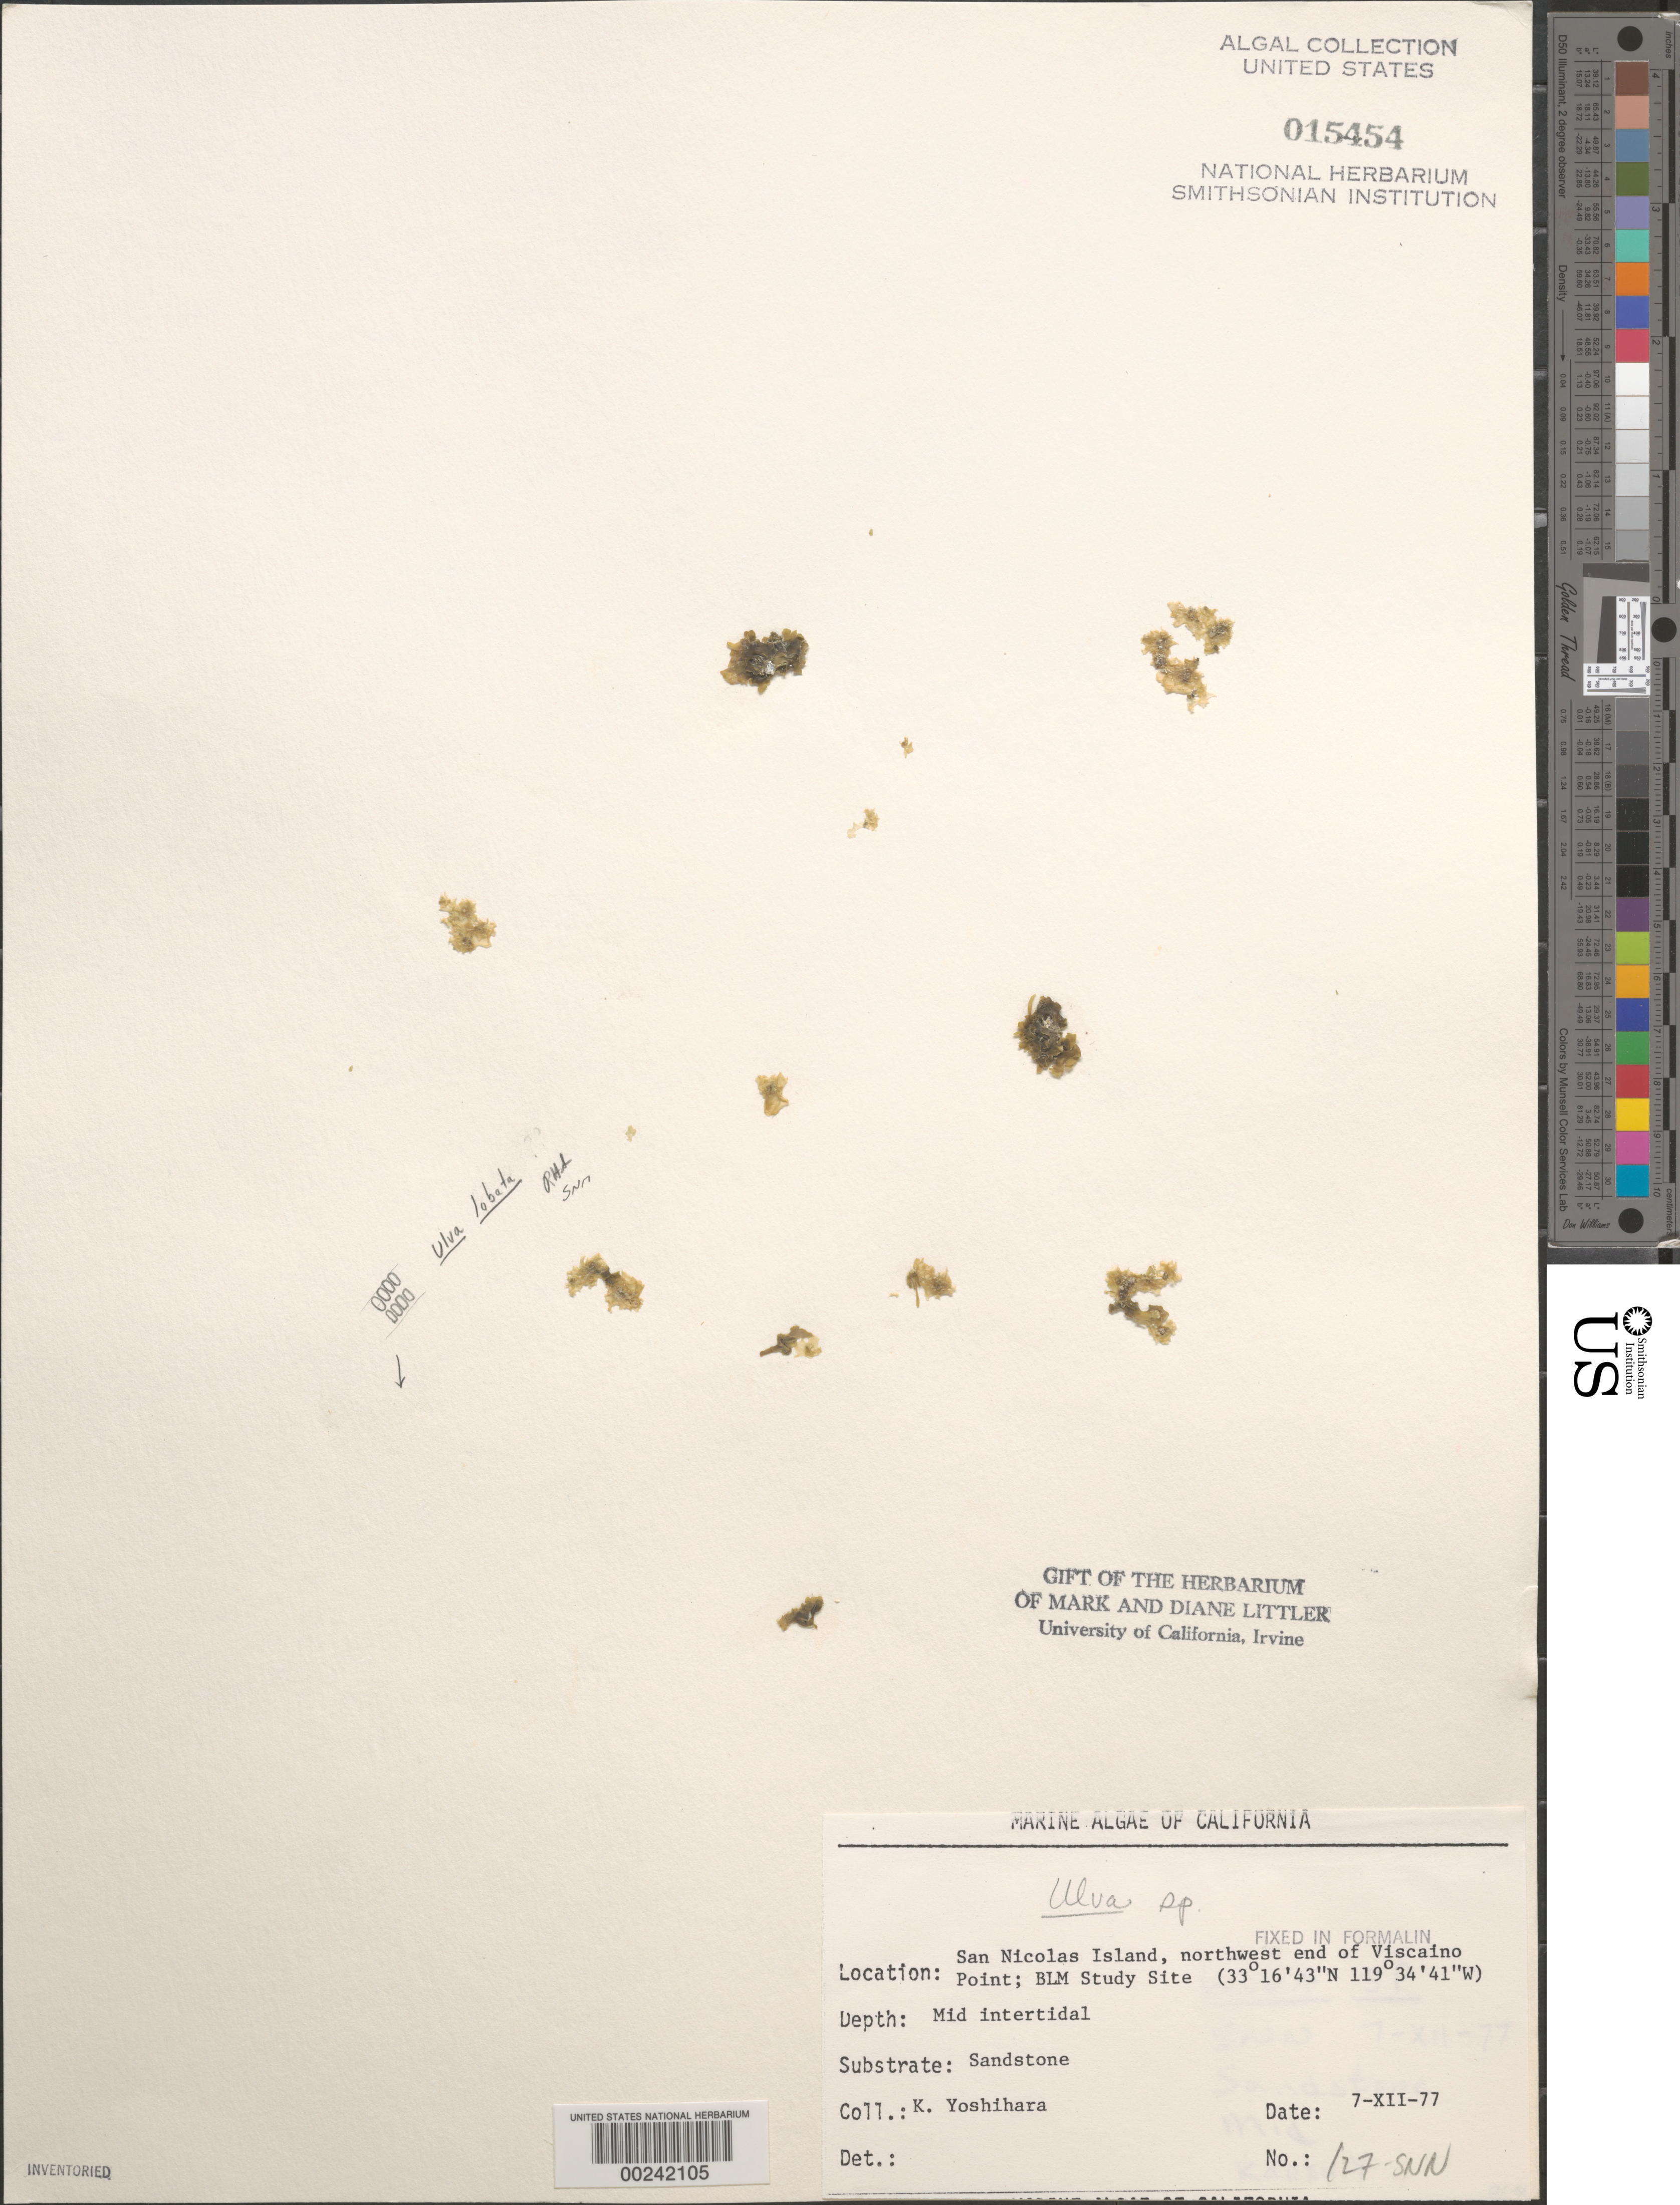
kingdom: Plantae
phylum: Chlorophyta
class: Ulvophyceae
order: Ulvales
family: Ulvaceae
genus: Ulva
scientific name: Ulva sp.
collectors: K. Yoshihara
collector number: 127-snn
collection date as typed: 07 Dec 1977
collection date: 1977-12-07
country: United States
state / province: California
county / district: Ventura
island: San Nicolas Island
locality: Viscaino Point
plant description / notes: BLM-SOCALBIGHT Rocky Intertidal Survey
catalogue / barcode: US 15454